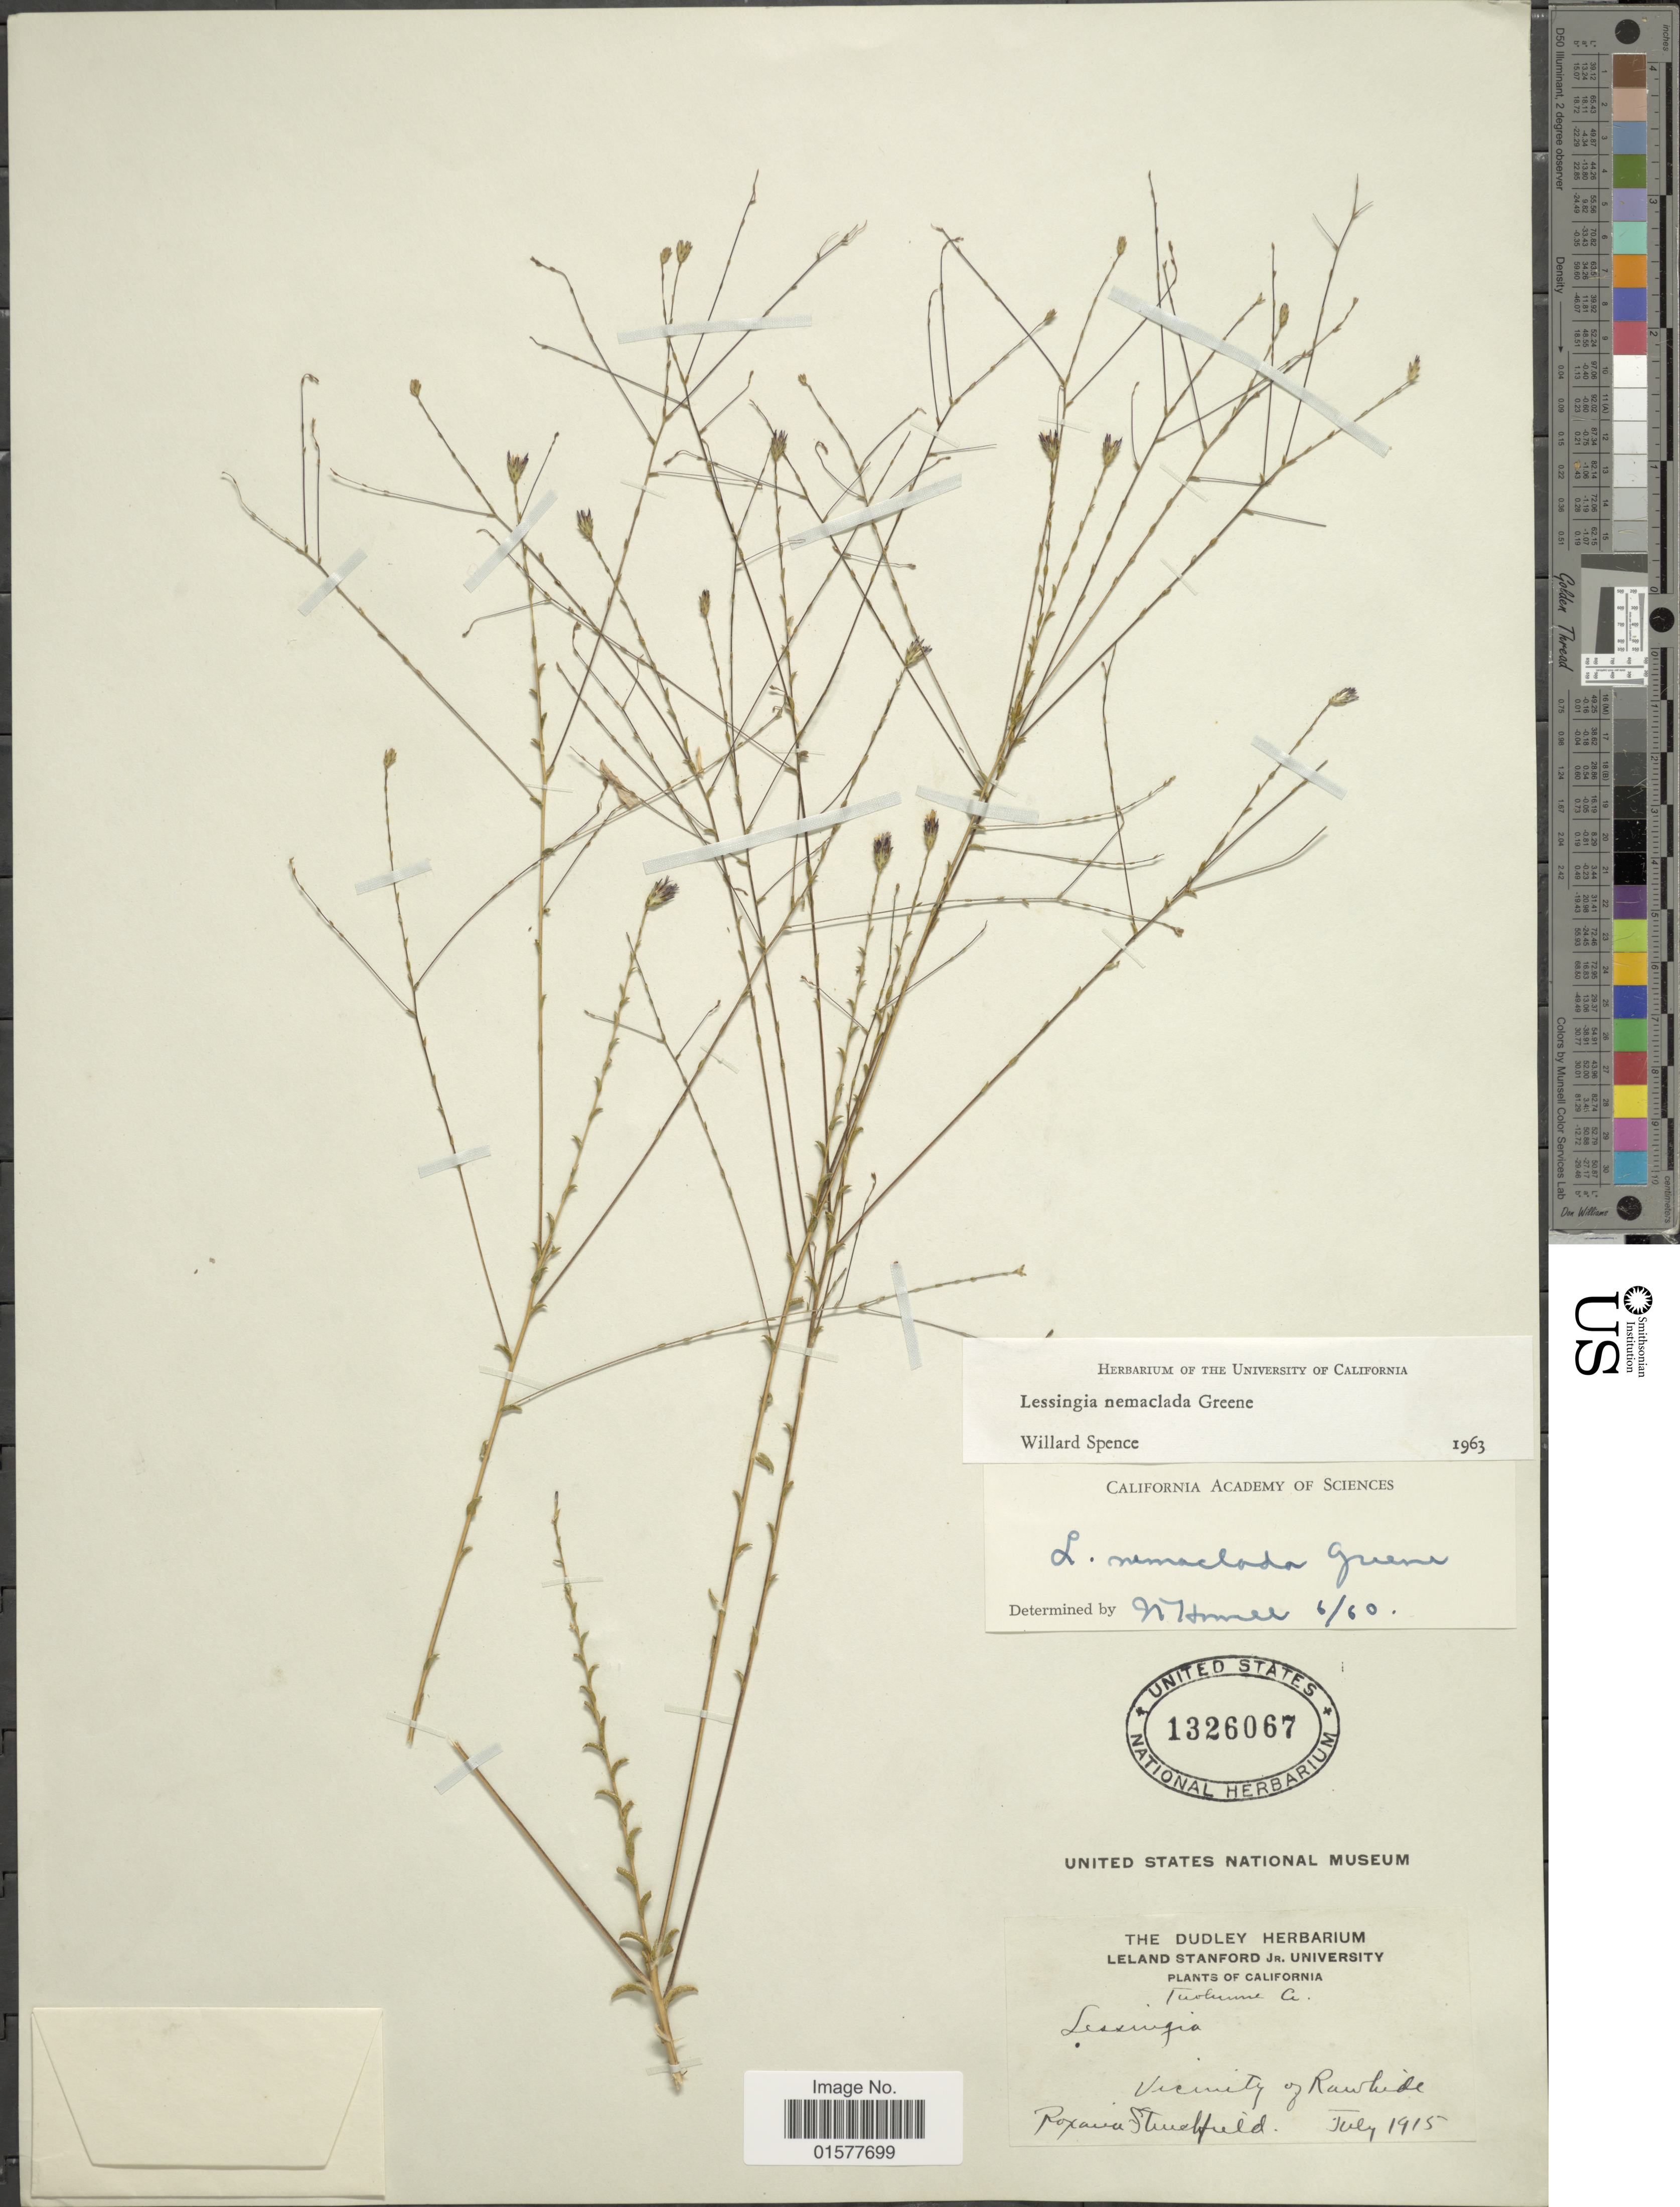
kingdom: Plantae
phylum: Tracheophyta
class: Magnoliopsida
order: Asterales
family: Asteraceae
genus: Lessingia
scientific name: Lessingia nemaclada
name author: Greene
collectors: R. Steufield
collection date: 1915-07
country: United States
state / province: California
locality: Vicinity of Rawhide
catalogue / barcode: US 1326067